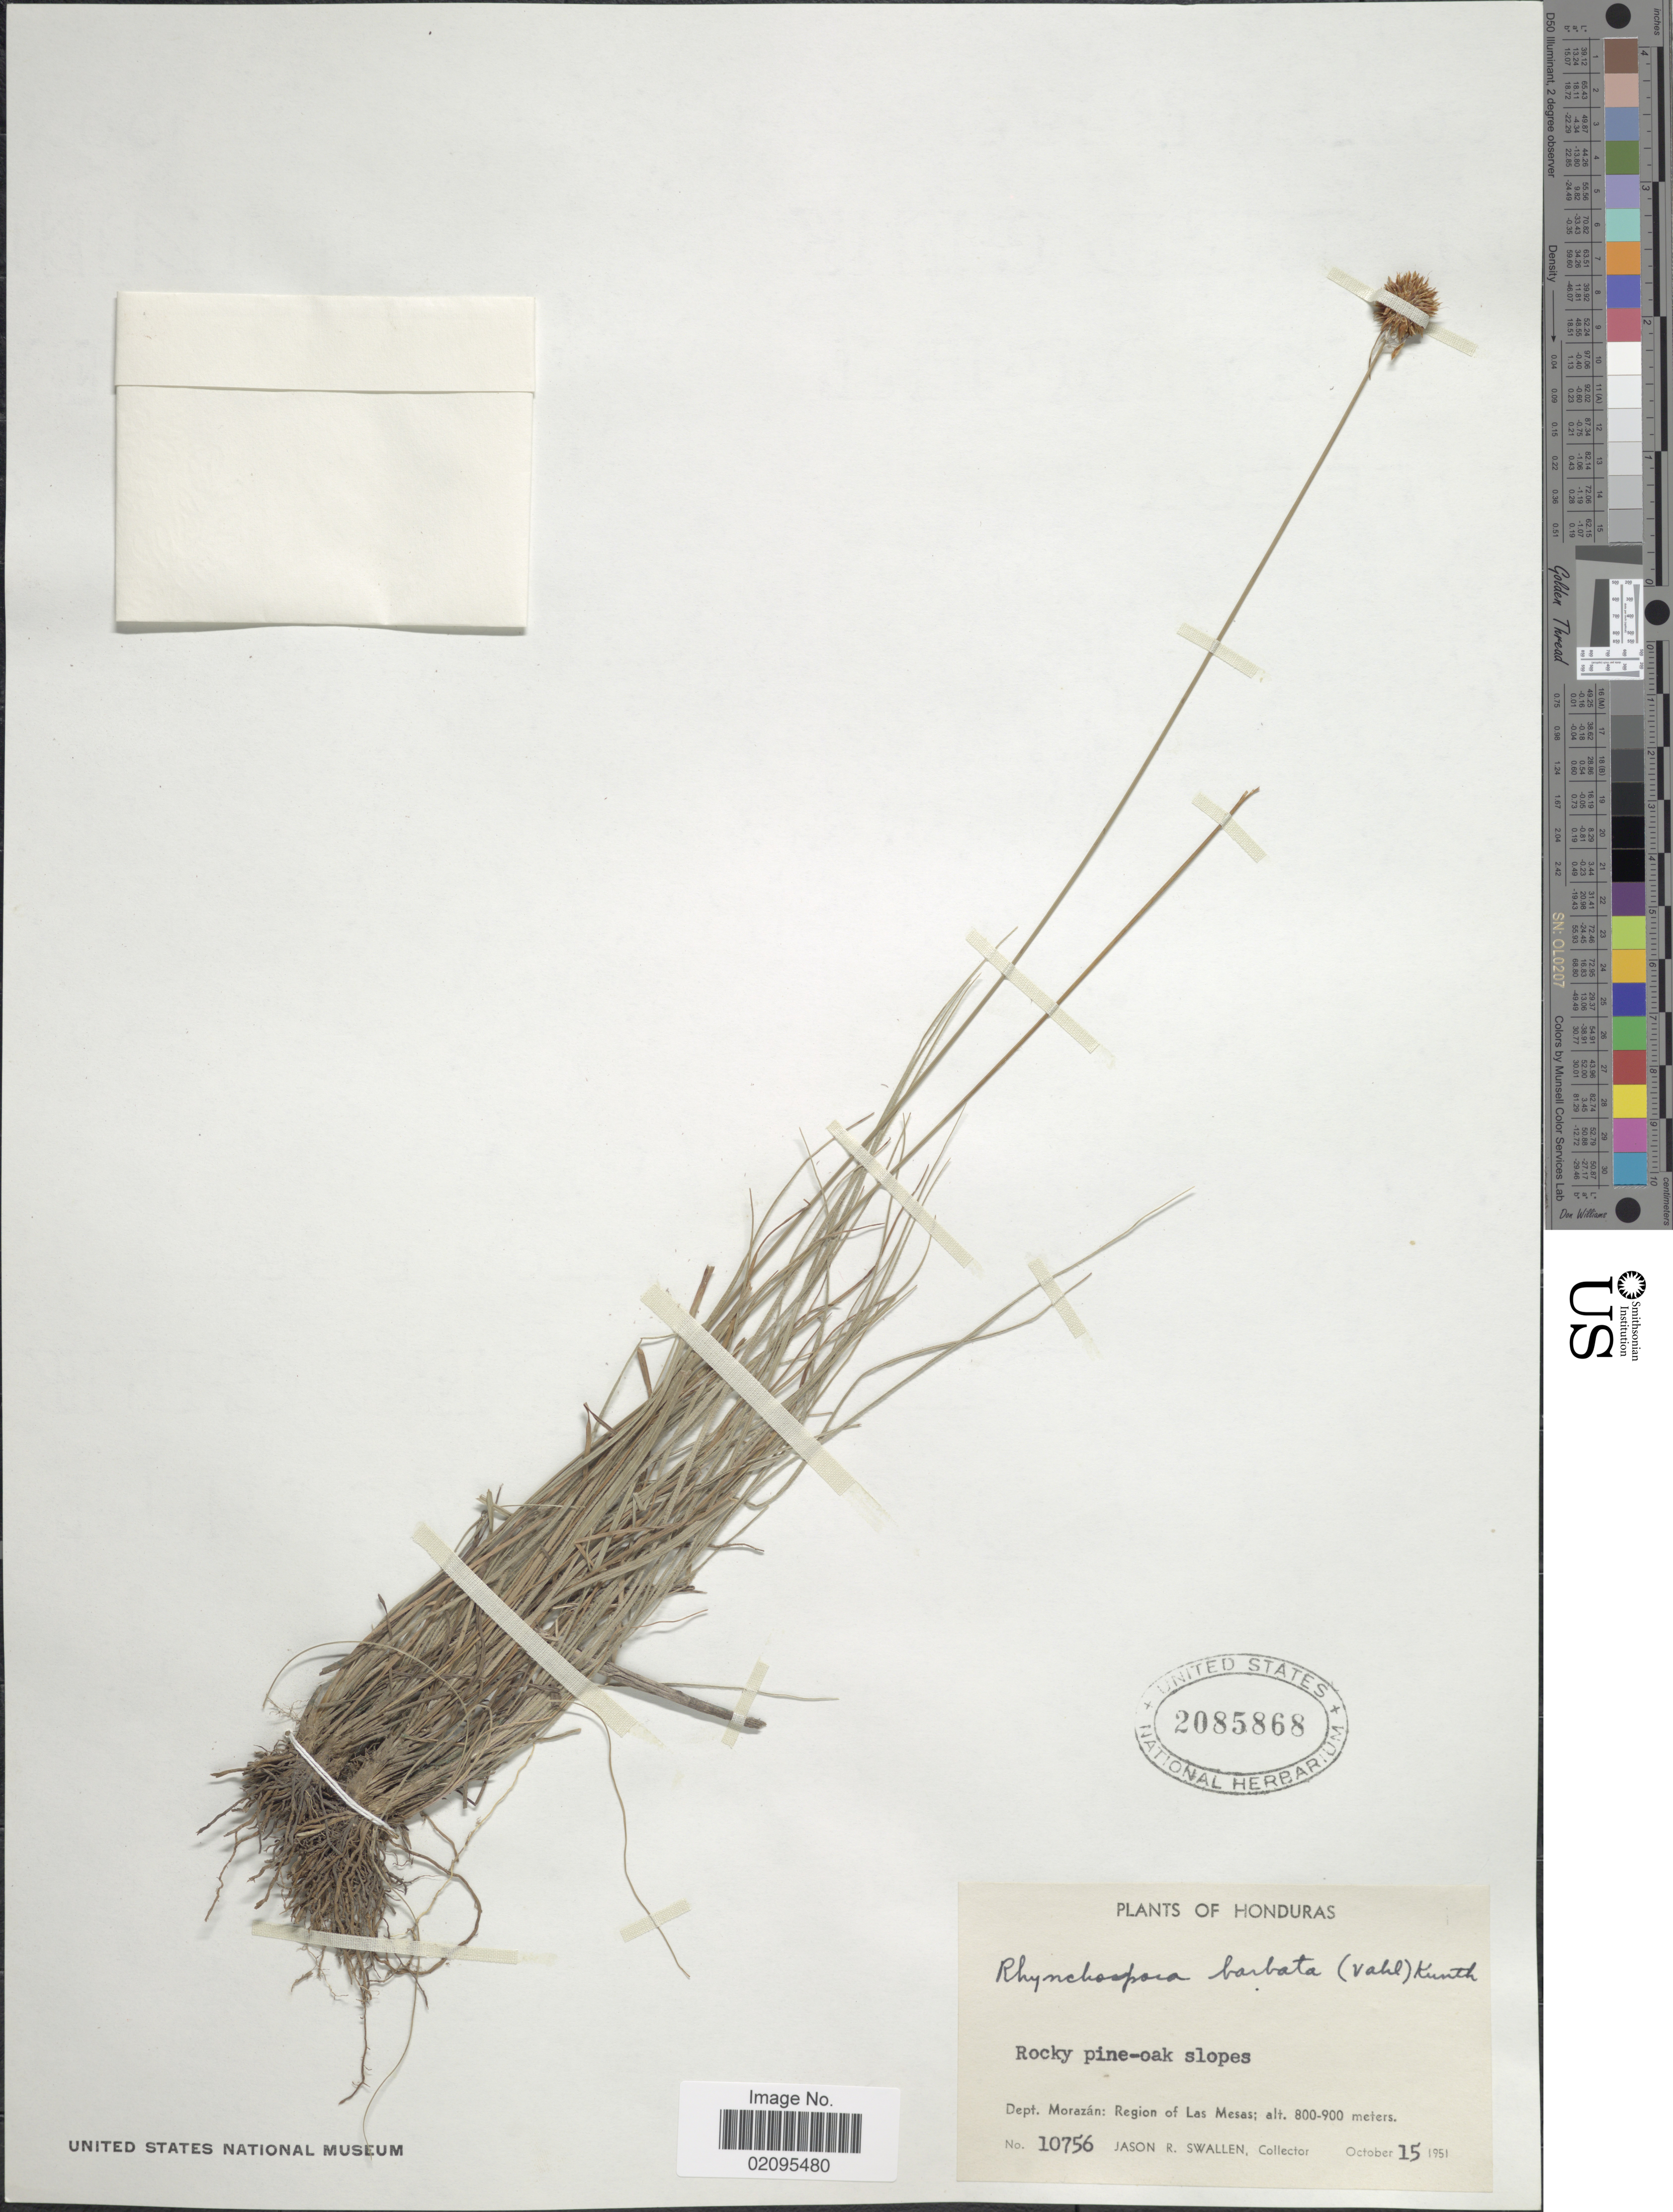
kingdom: Plantae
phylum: Tracheophyta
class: Liliopsida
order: Poales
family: Cyperaceae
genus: Rhynchospora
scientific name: Rhynchospora barbata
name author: (Vahl) Kunth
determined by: Alves, K.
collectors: J. R. Swallen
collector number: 10756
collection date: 1951-10-15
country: Honduras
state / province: Fco. Morazán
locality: Rocky pine-oak slopes, Dept. Morazan: Region of Las Mesas.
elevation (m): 800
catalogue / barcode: US 2085868